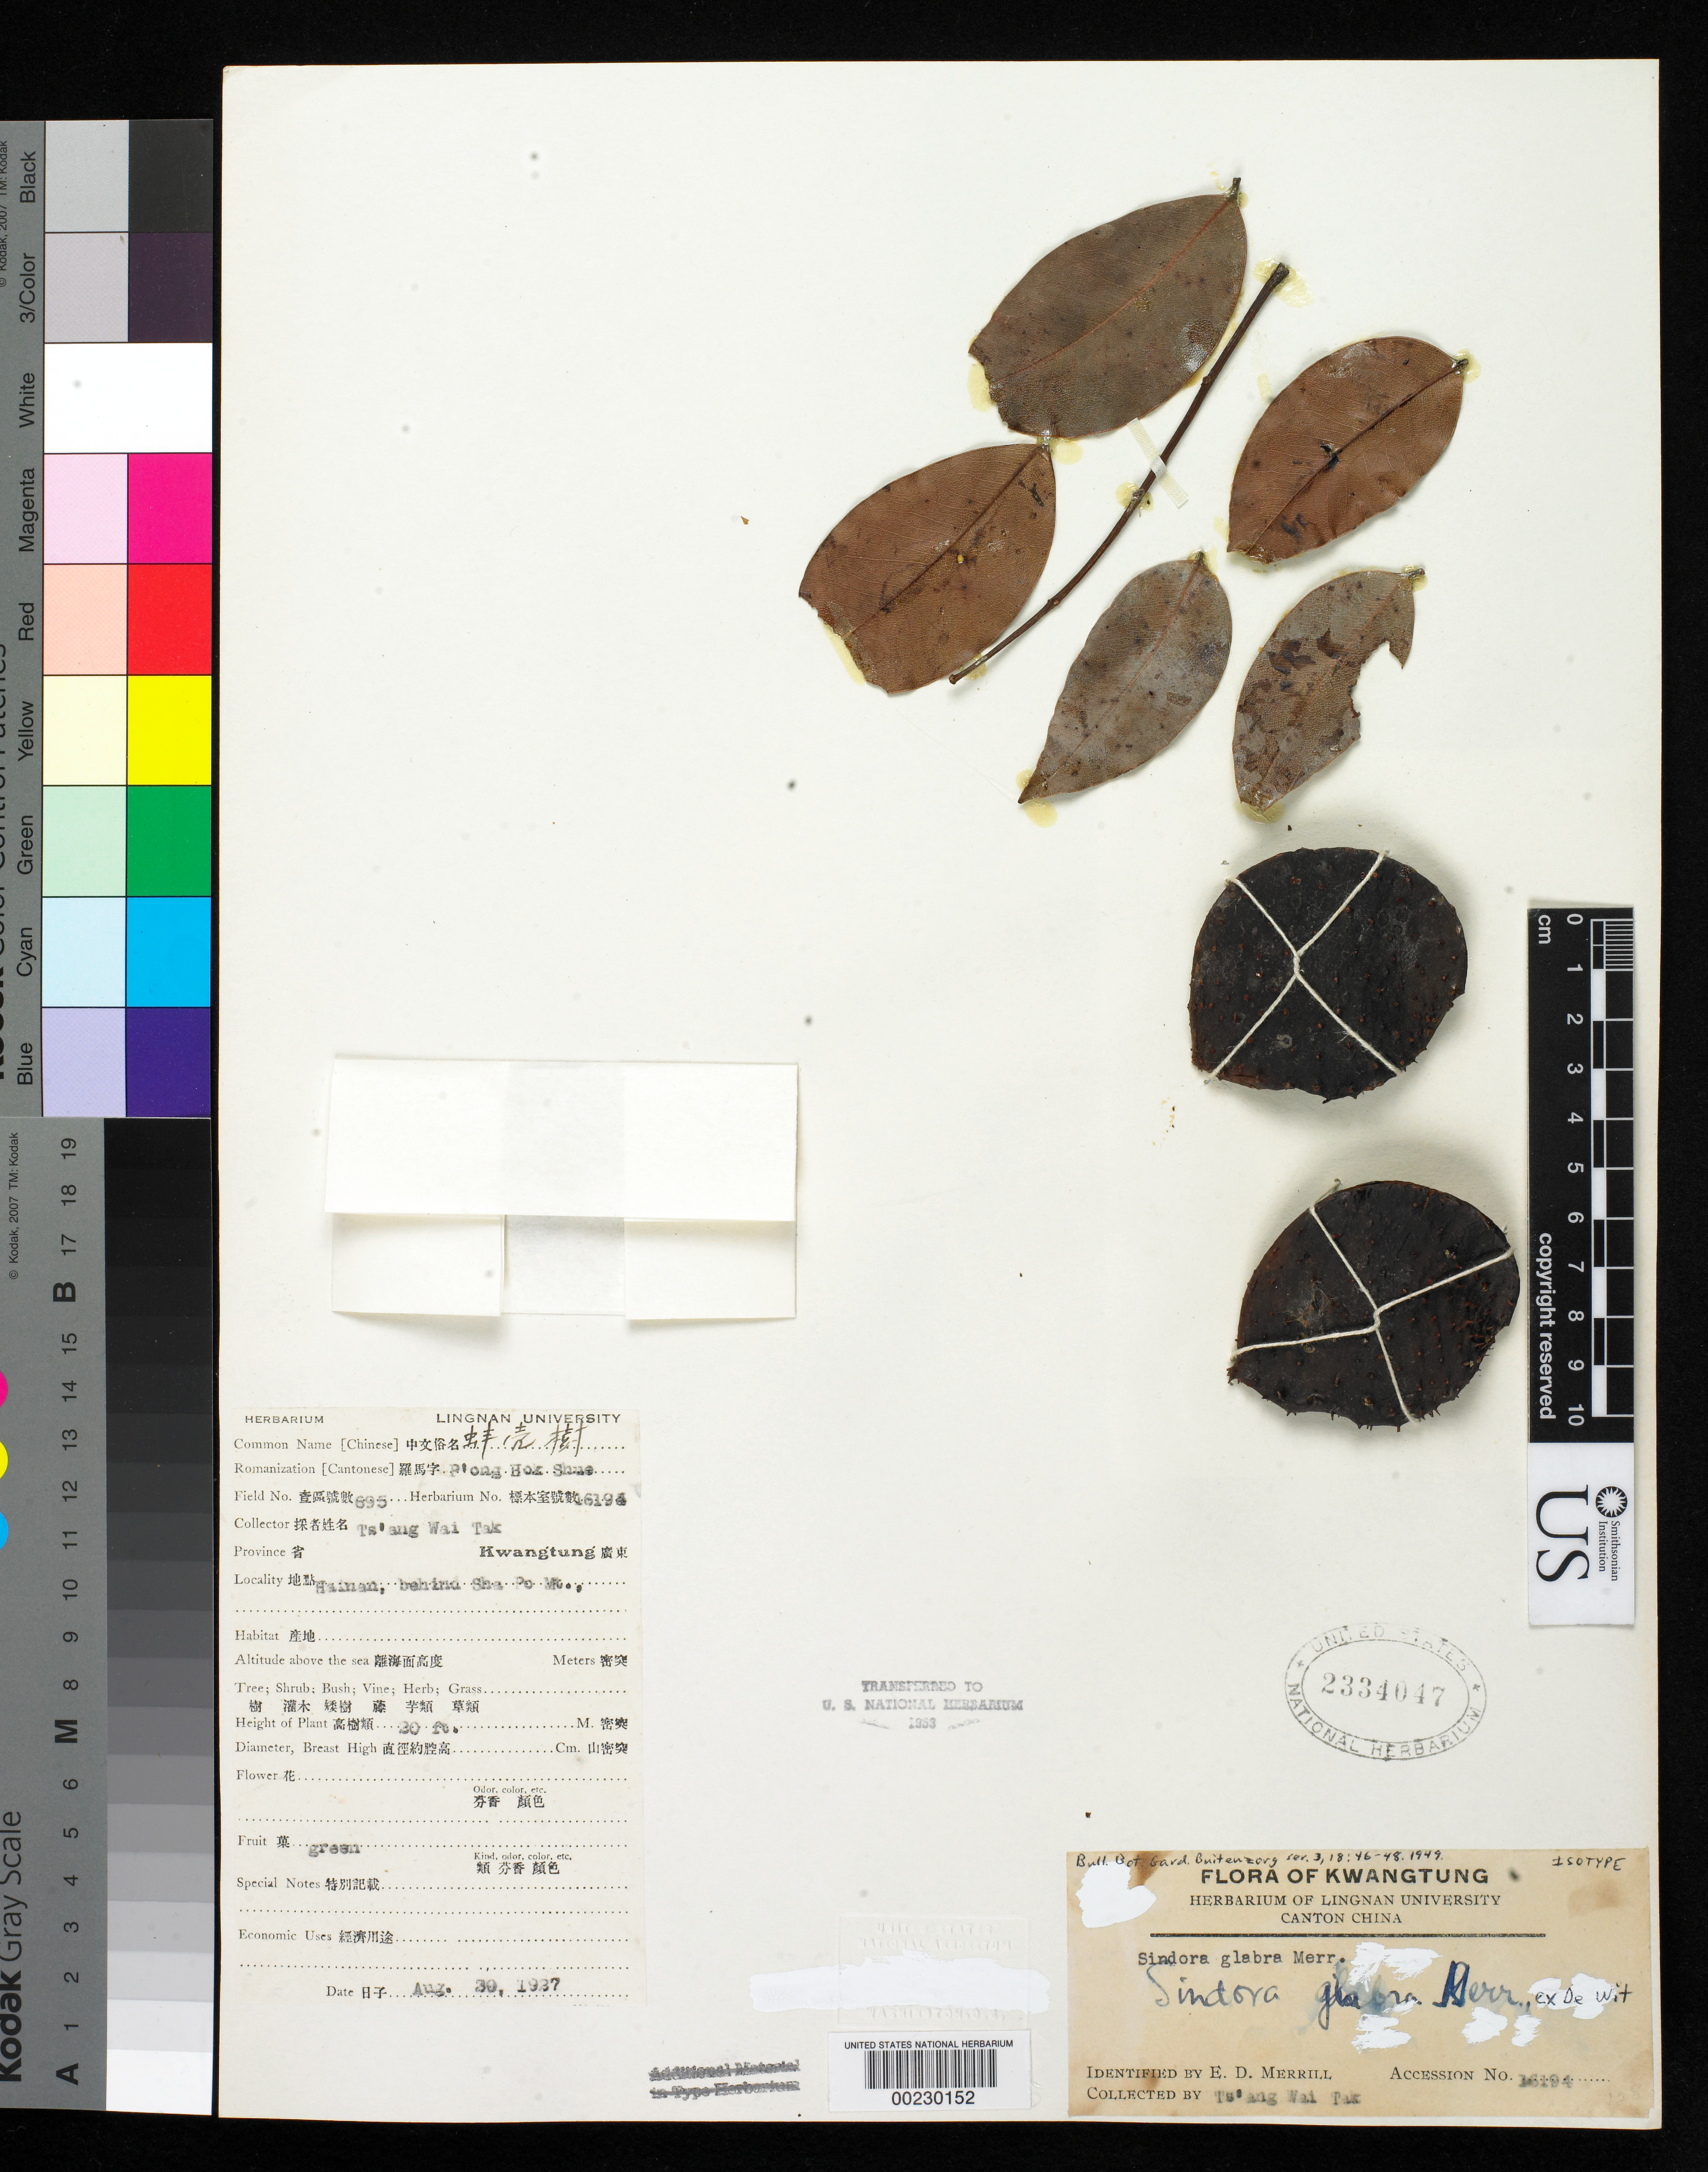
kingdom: Plantae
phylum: Tracheophyta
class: Magnoliopsida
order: Fabales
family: Fabaceae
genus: Sindora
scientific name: Sindora glabra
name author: Merr. ex de Wit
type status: Isotype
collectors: T. Tak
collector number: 695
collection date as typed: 30 Aug 1937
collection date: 1937-08-30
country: China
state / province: Guangdong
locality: Hainan, behind Sha Po Mt.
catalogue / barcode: US 2334047